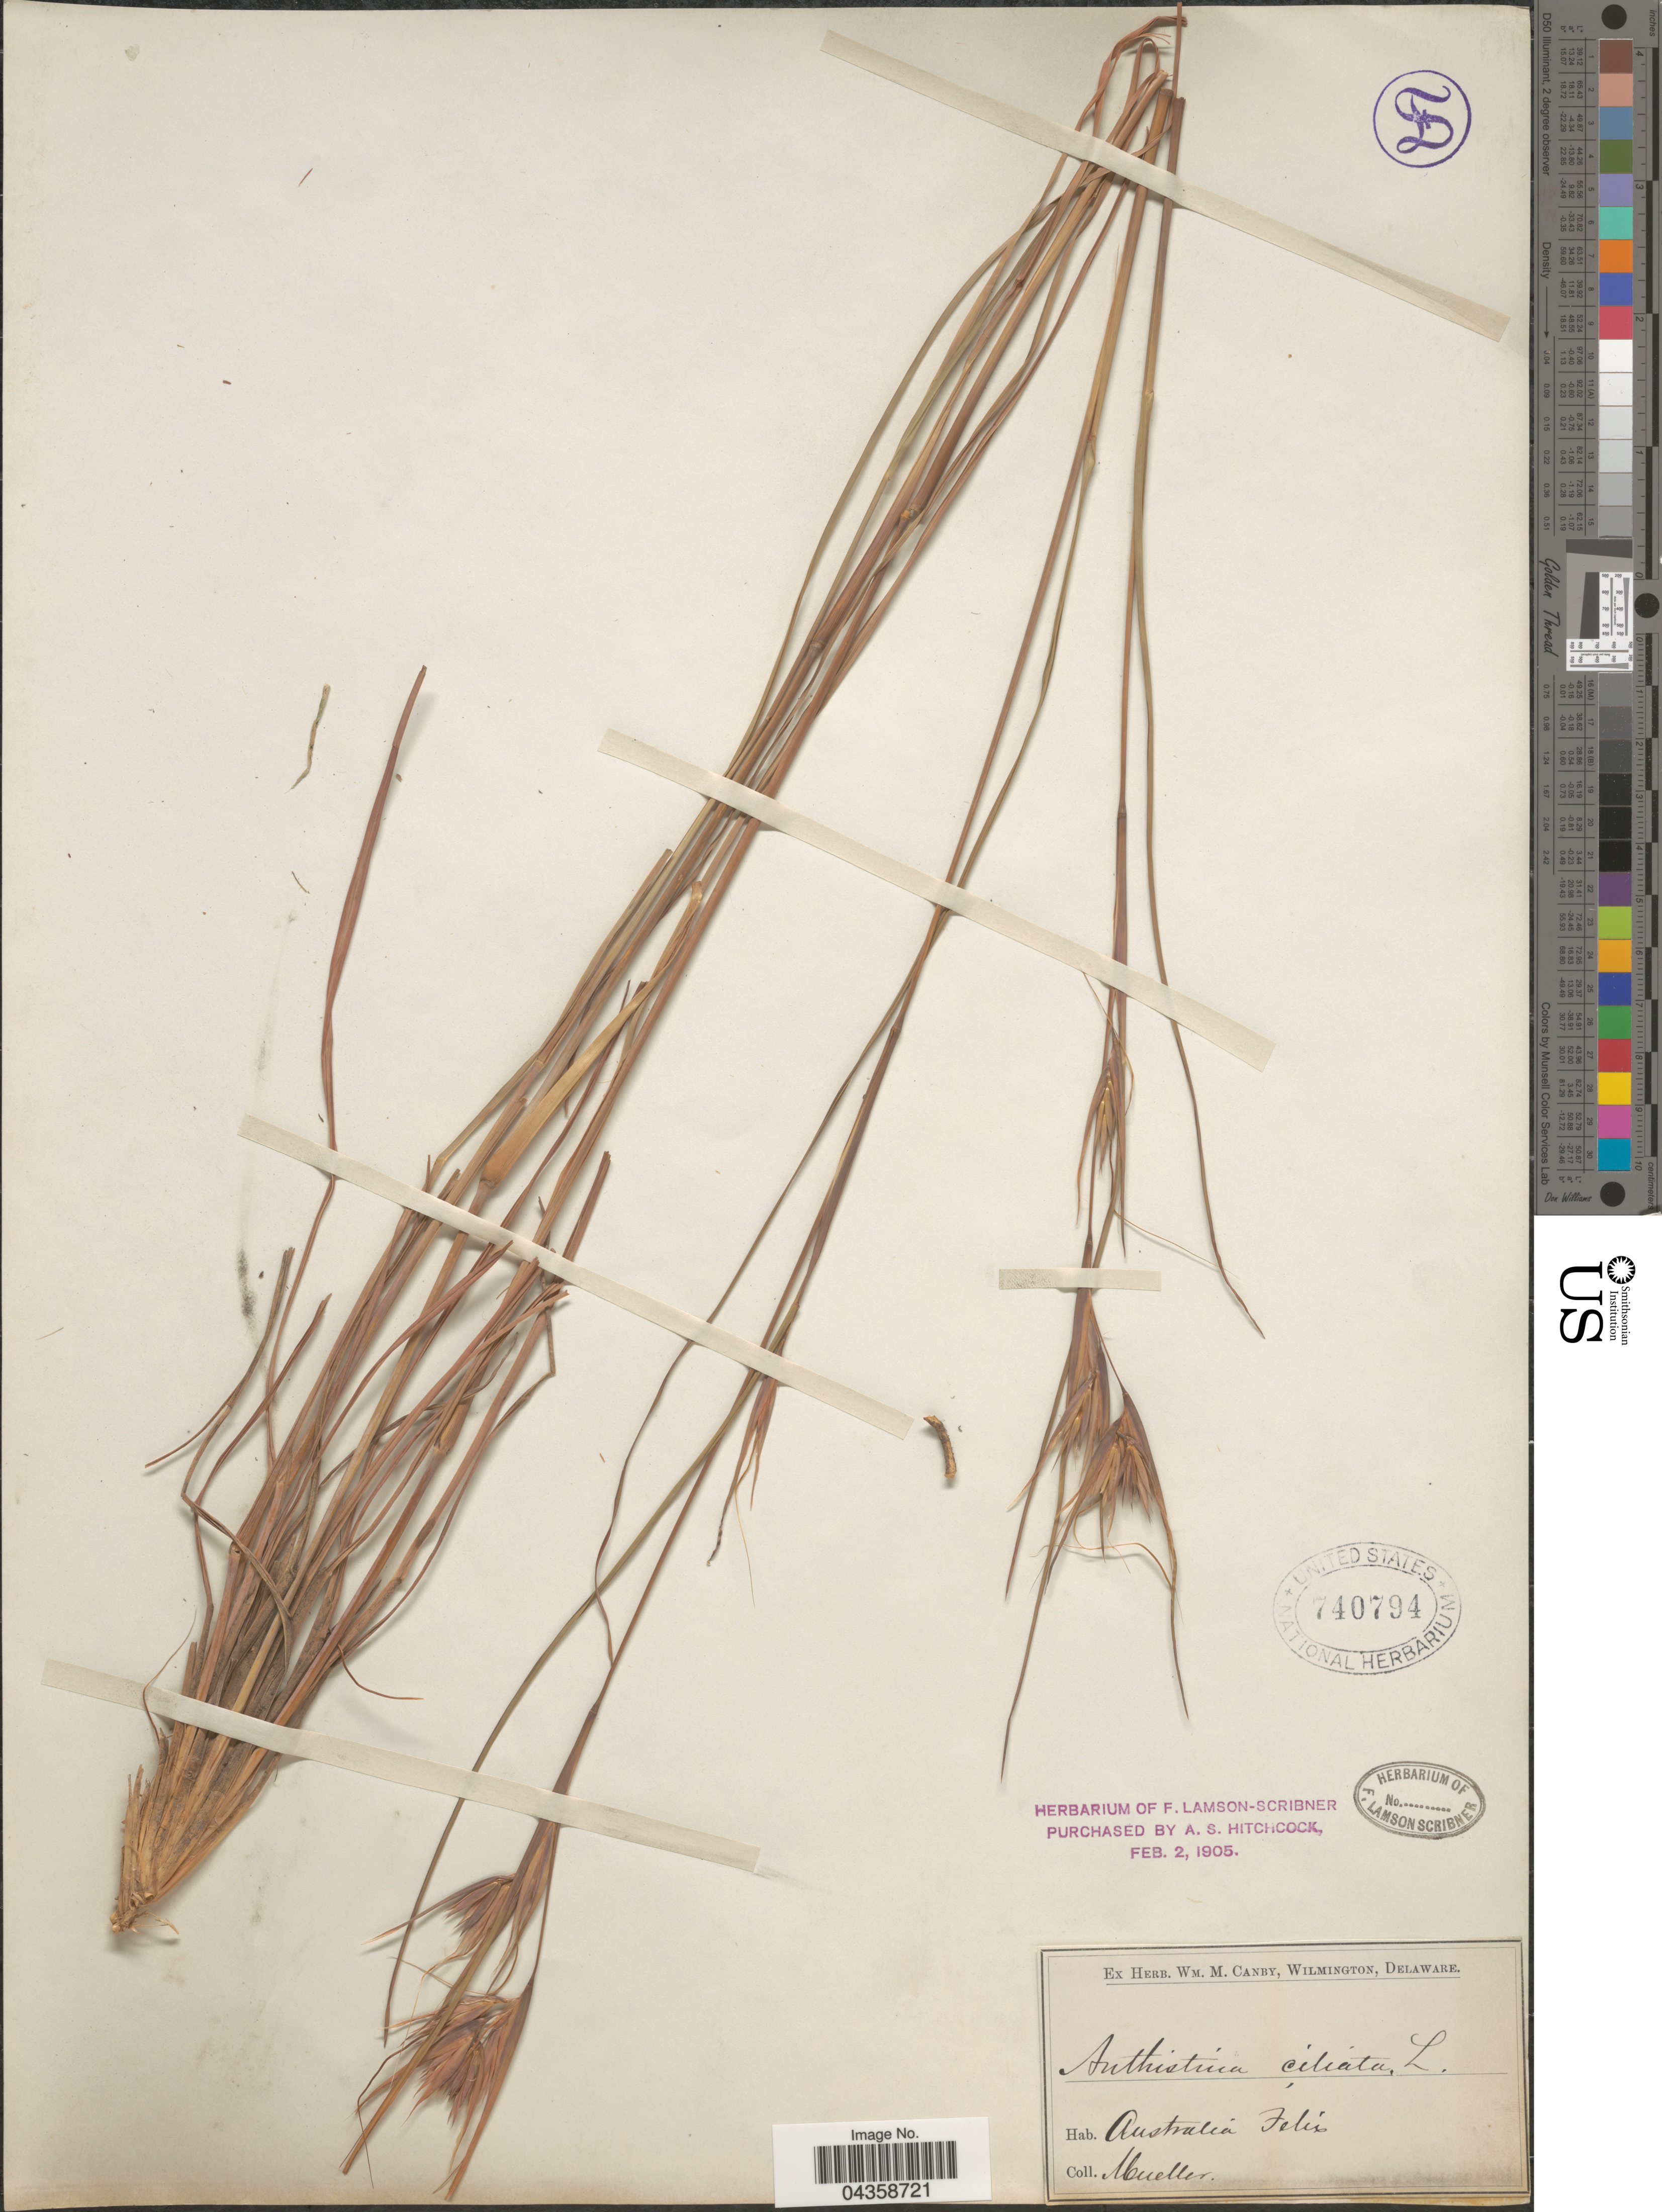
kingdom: Plantae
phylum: Tracheophyta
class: Liliopsida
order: Poales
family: Poaceae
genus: Themeda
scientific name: Themeda triandra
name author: Forssk.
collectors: -. Mueller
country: Australia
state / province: Victoria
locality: Australia Felix.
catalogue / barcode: US 740794